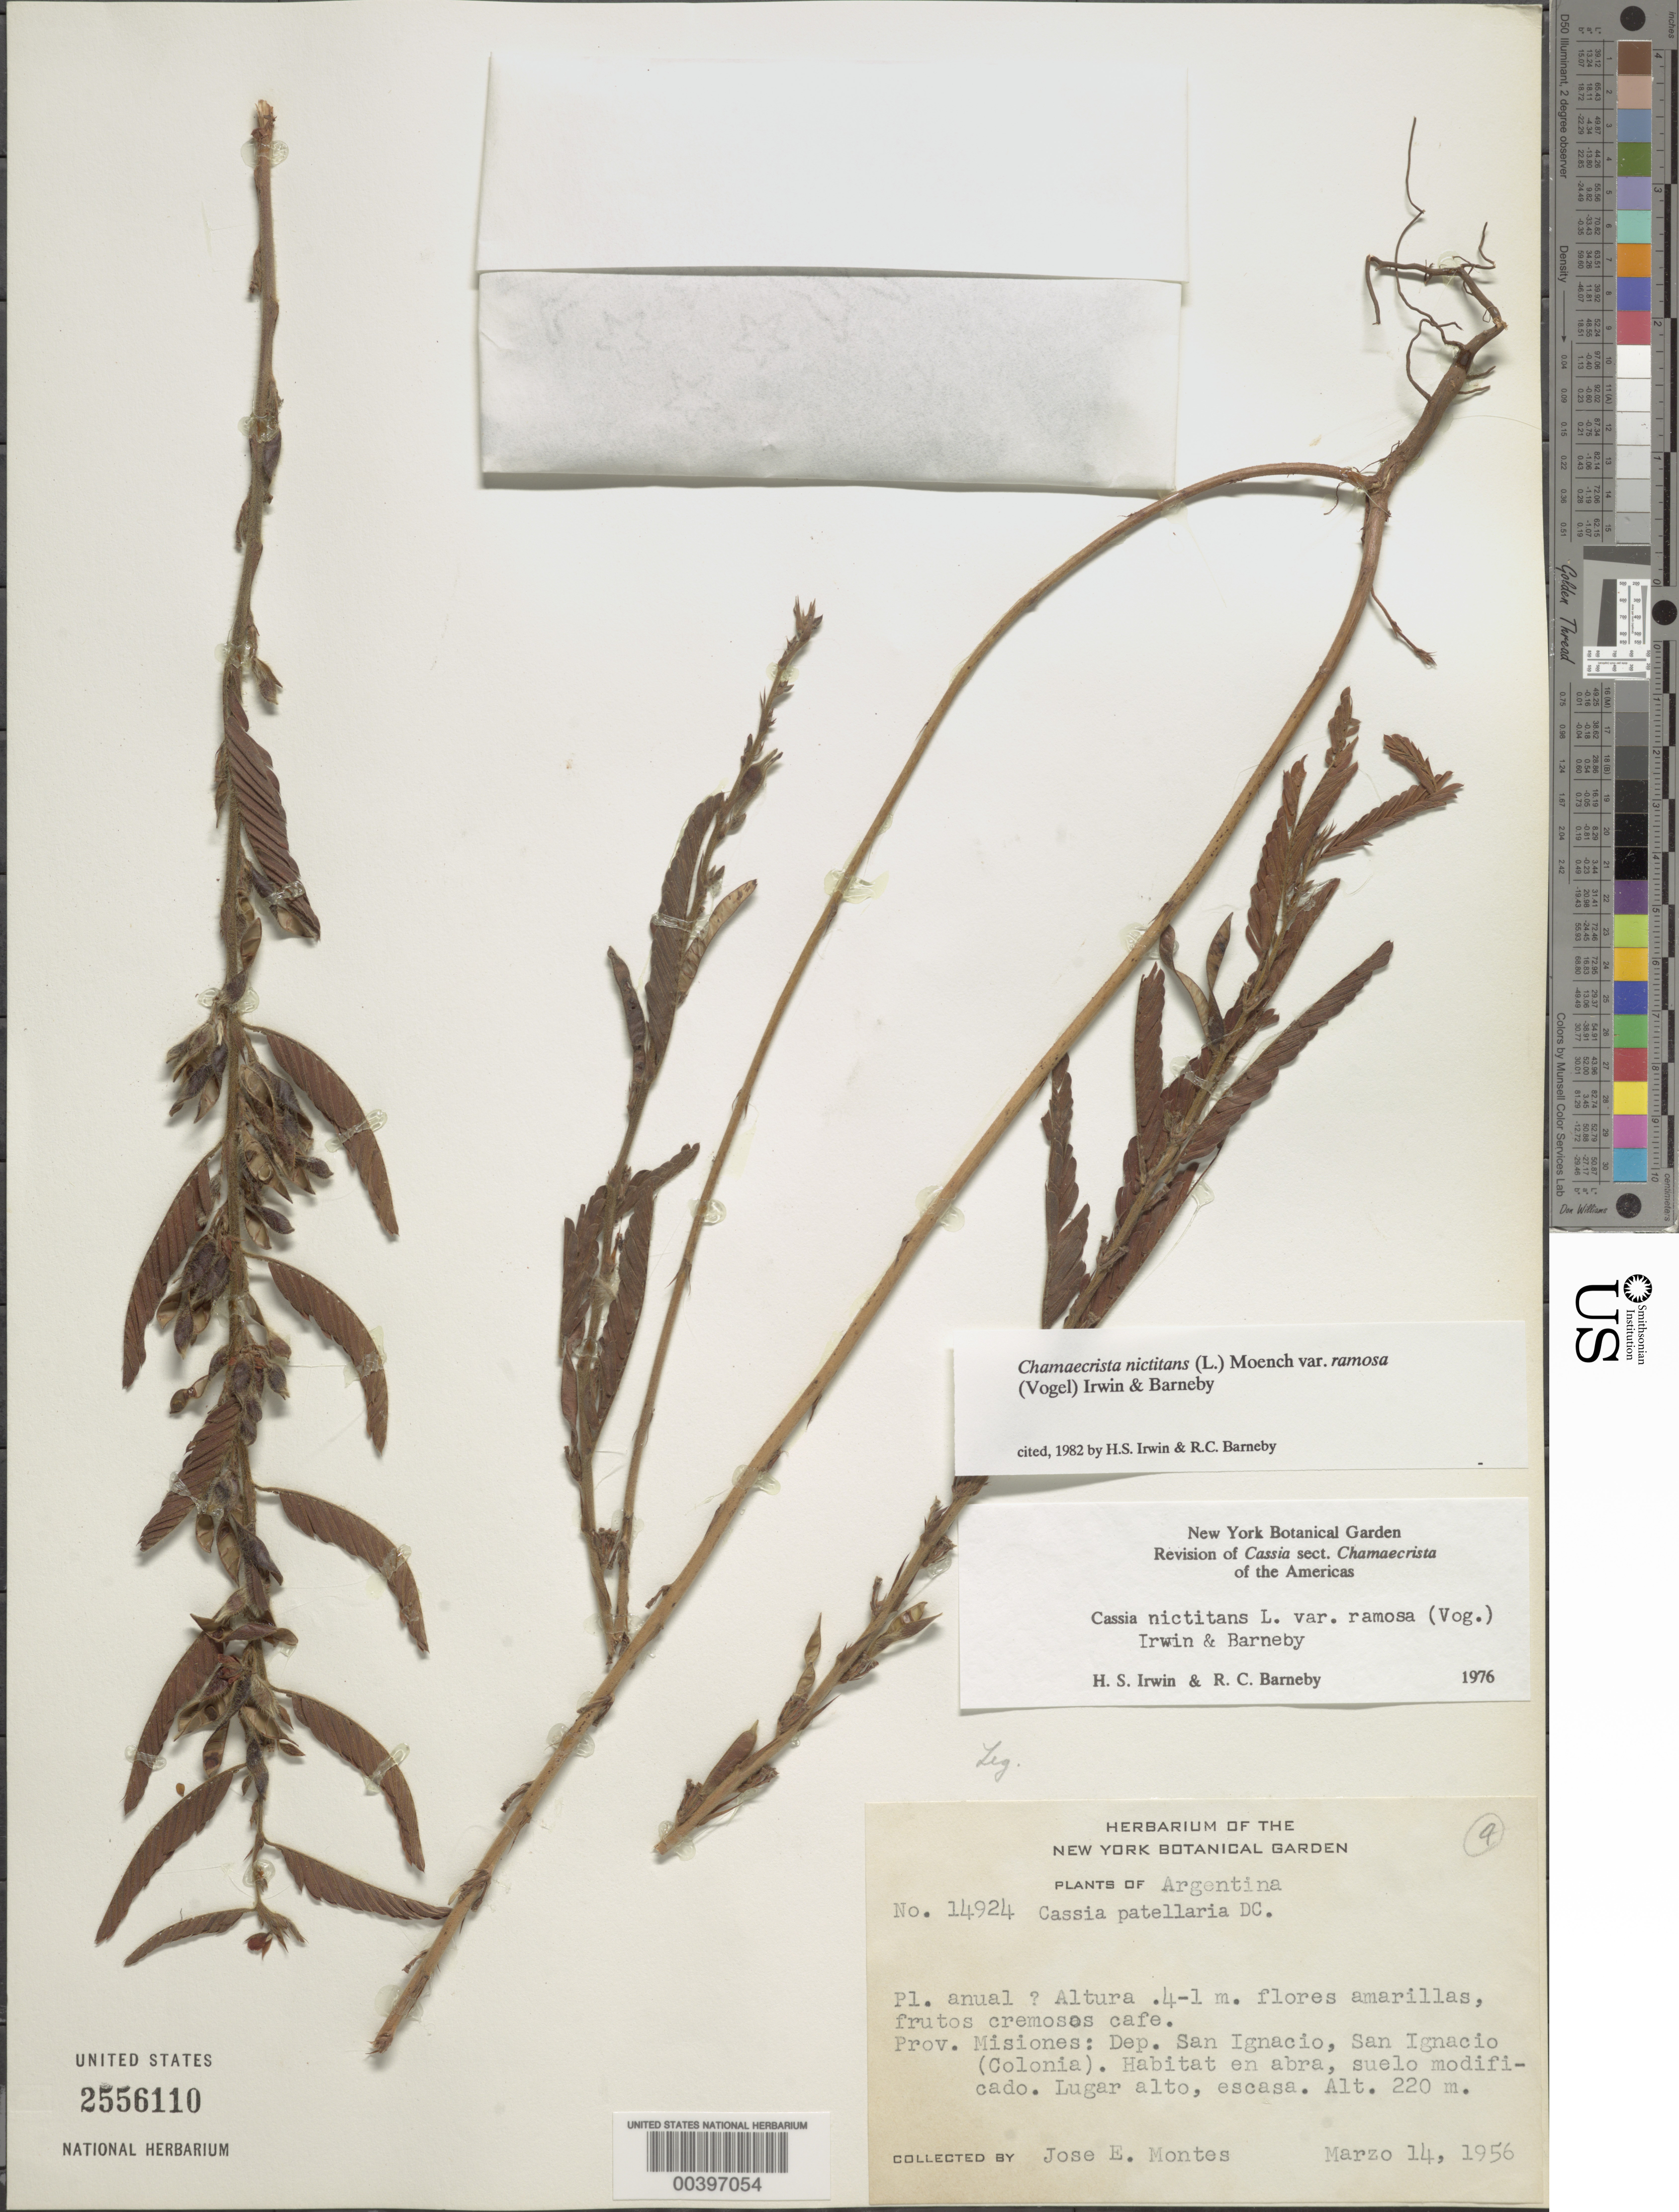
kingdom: Plantae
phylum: Tracheophyta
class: Magnoliopsida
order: Fabales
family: Fabaceae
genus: Chamaecrista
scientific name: Chamaecrista nictitans var. ramosa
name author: (Vogel) H.S. Irwin & Barneby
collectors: J. E. Montes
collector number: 14924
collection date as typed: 14 Mar 1956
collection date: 1956-03-14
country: Argentina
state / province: Misiones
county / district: San Ignacio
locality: San Ignacio (Colonia)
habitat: En abra, suelo modificado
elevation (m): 220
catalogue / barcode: US 2556110